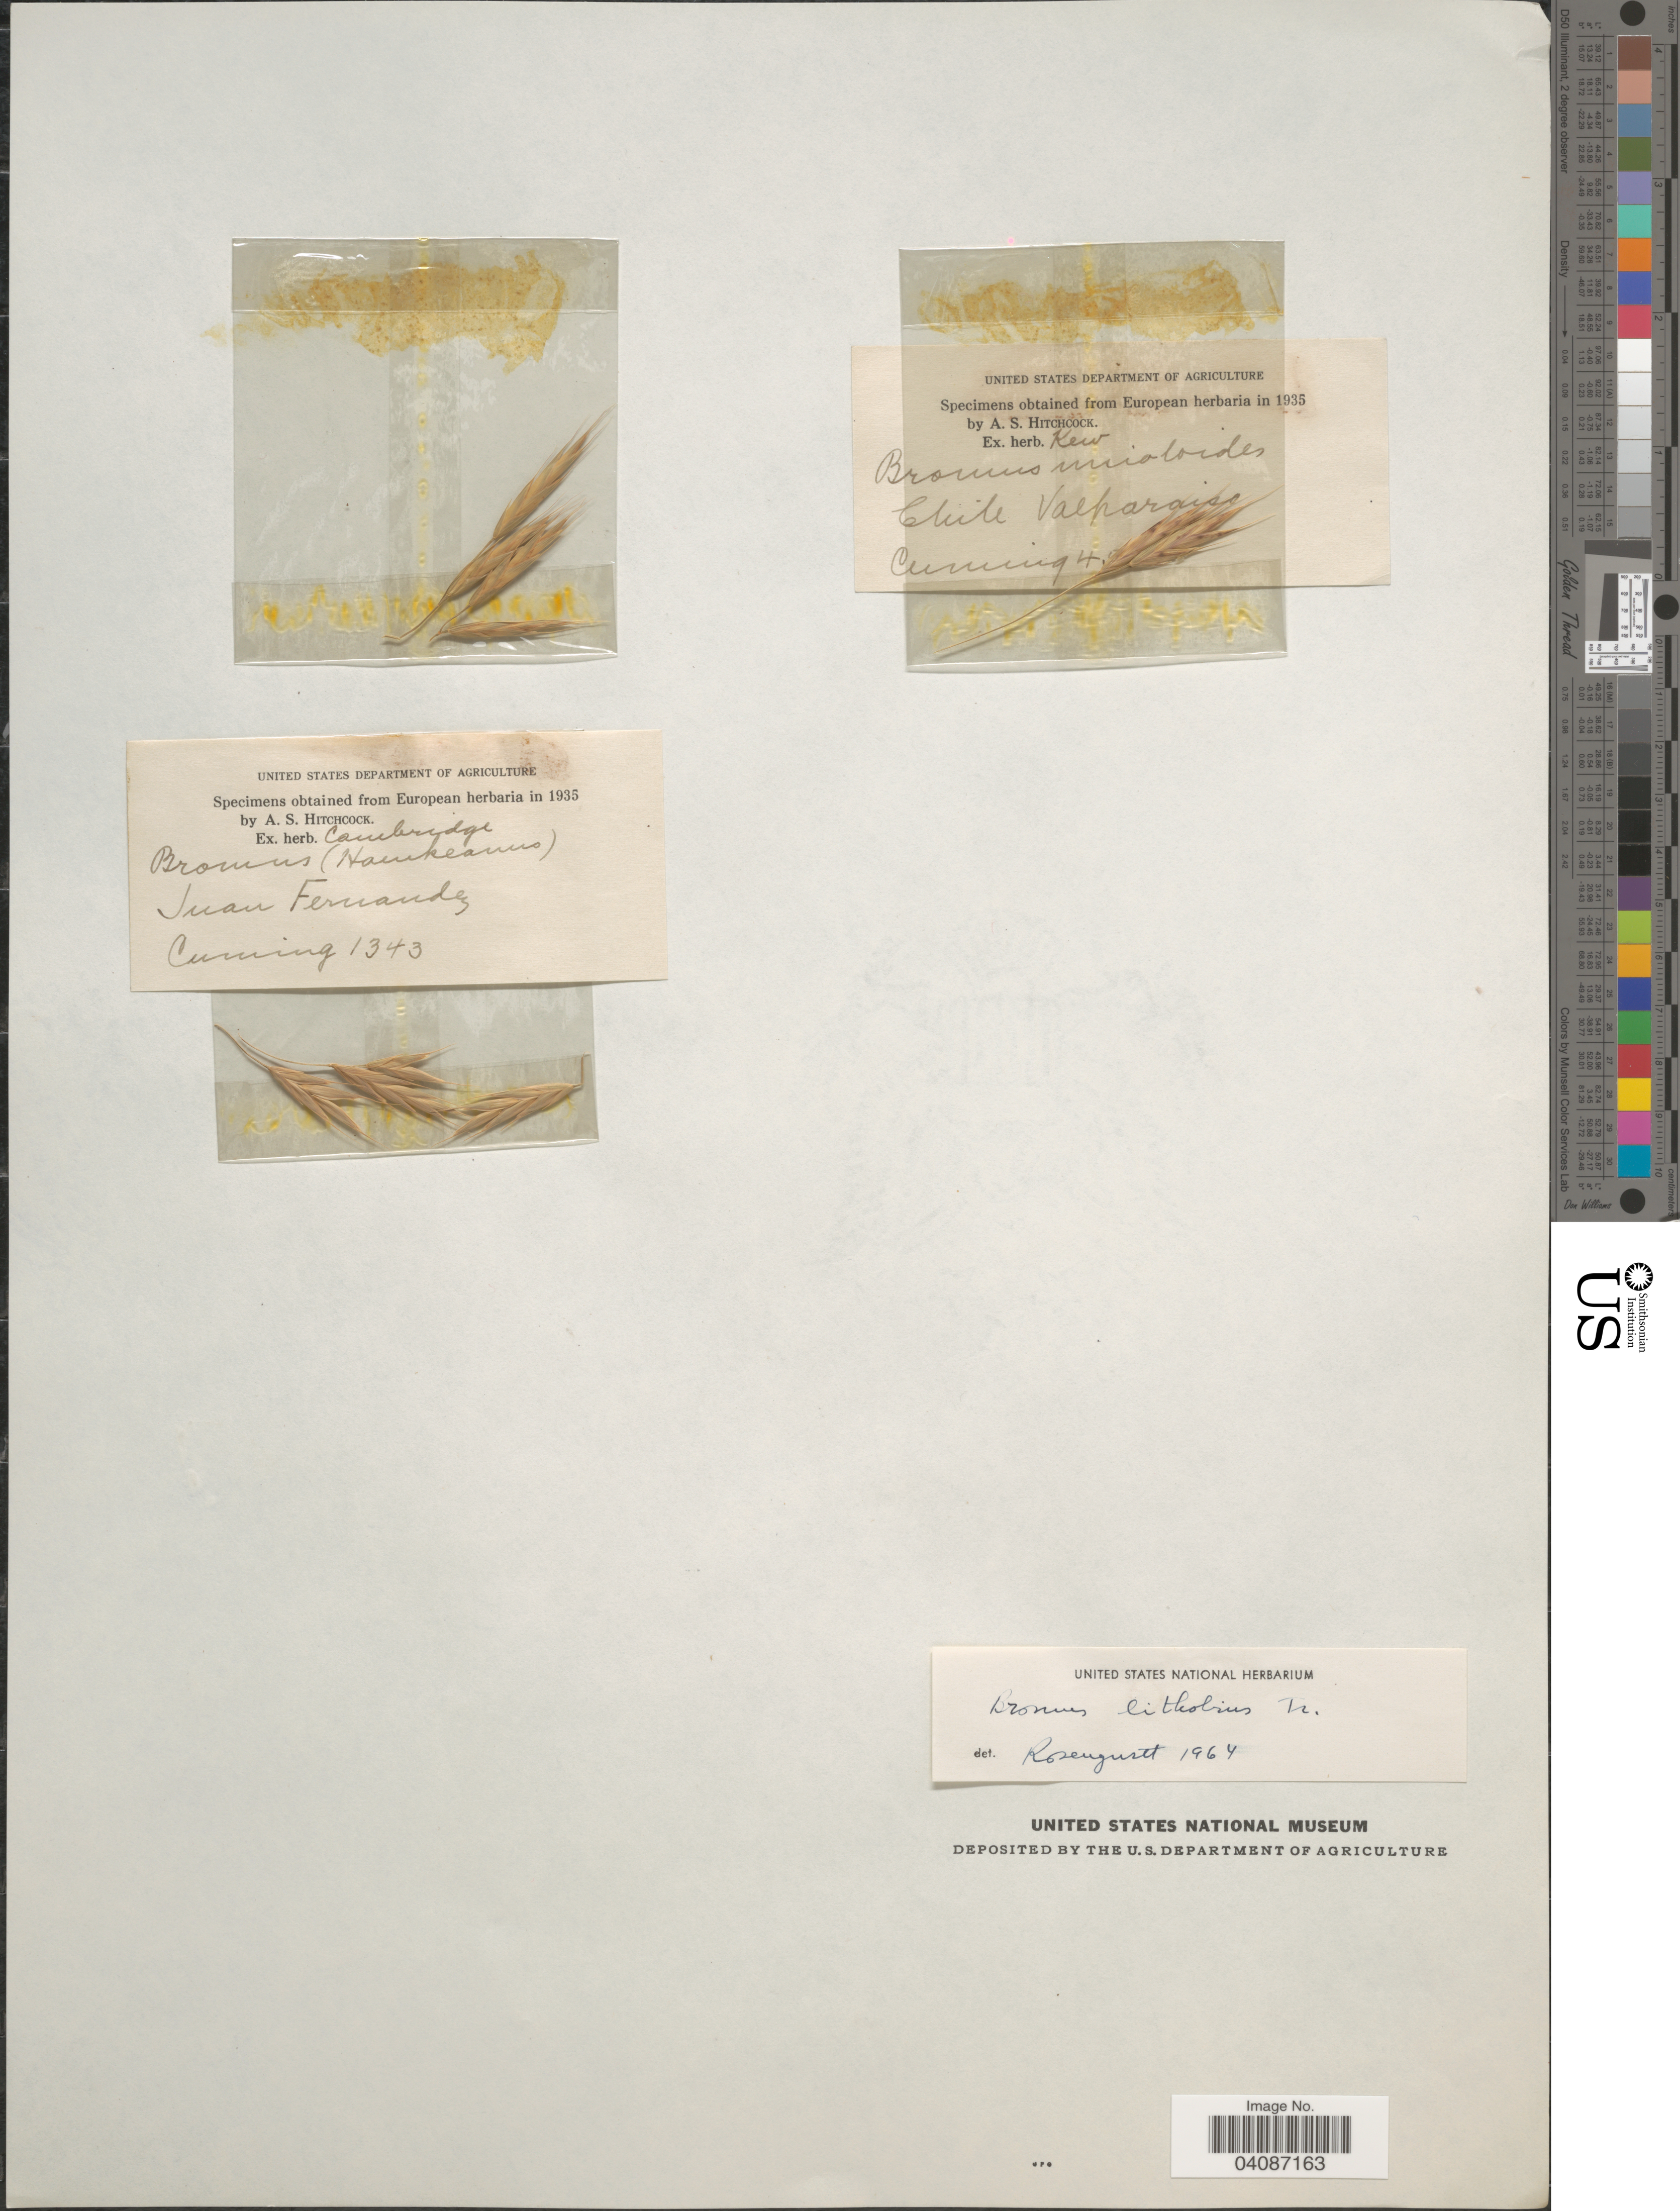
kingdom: Plantae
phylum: Tracheophyta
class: Liliopsida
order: Poales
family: Poaceae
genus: Bromus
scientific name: Bromus lithobius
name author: Trin.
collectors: -. Cuming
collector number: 4!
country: Chile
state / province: Valparaíso (V)